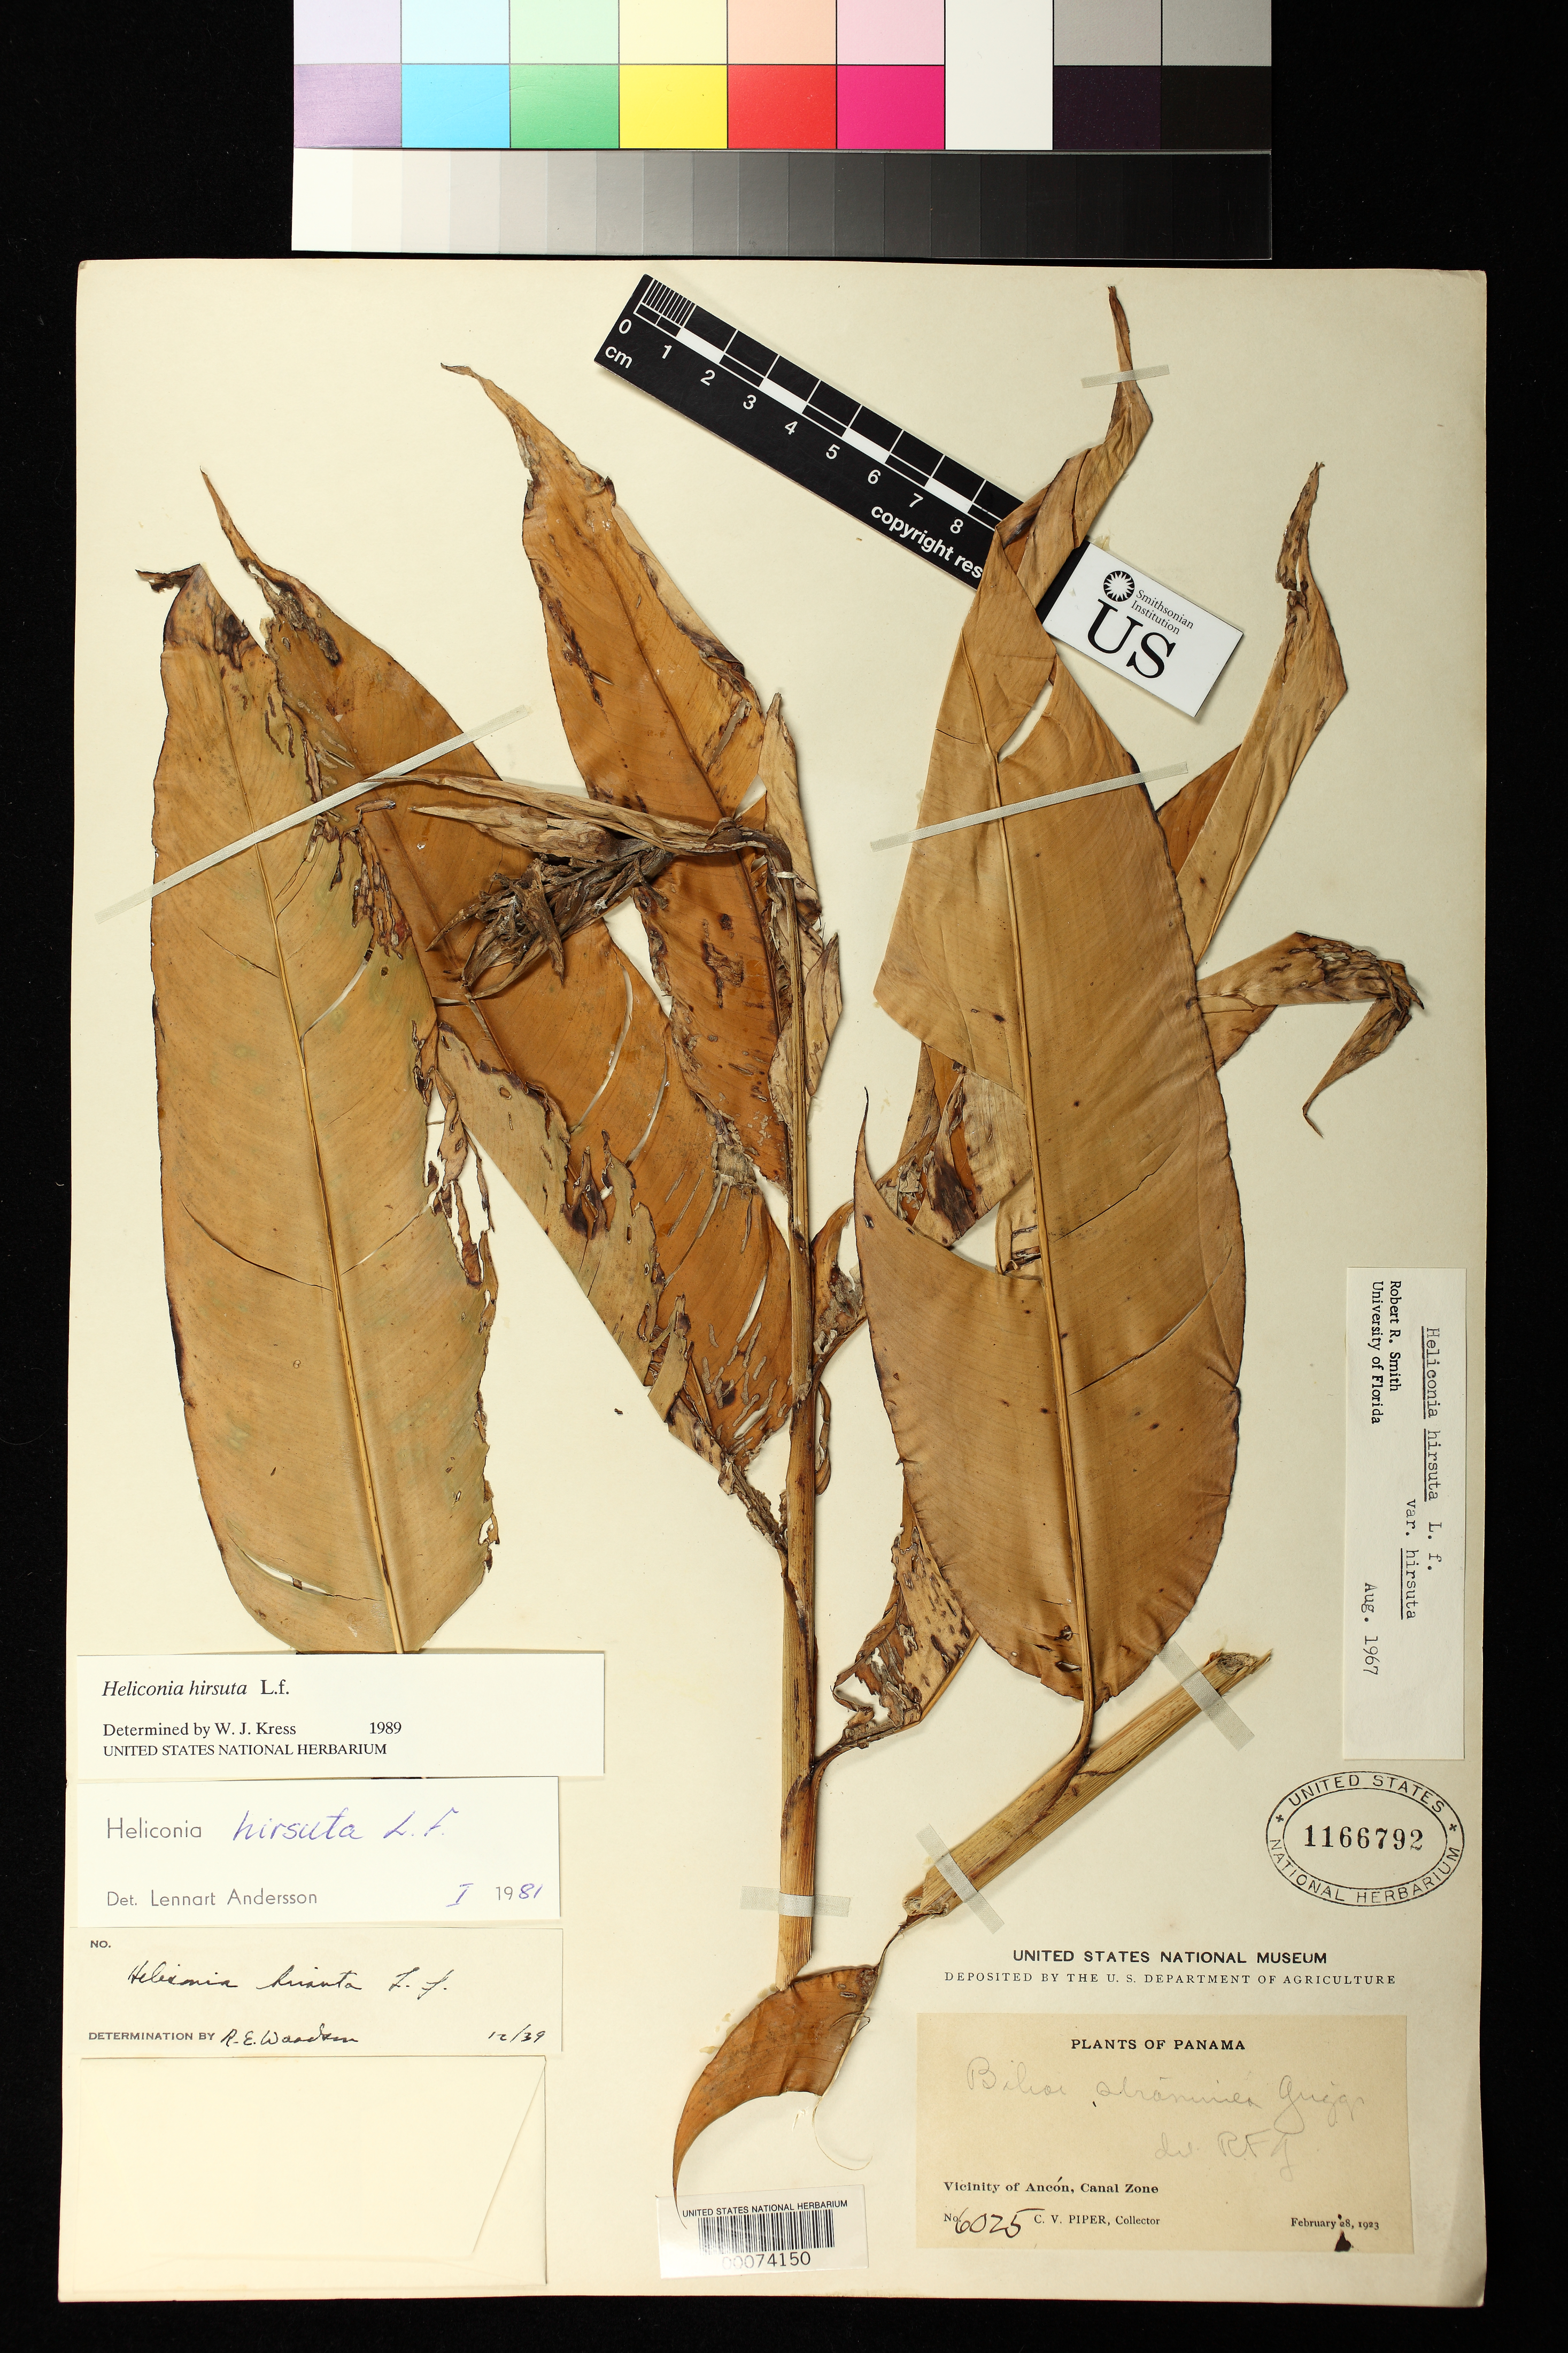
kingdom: Plantae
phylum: Tracheophyta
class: Liliopsida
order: Zingiberales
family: Heliconiaceae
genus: Heliconia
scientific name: Heliconia hirsuta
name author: L. f.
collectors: C. V. Piper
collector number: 6025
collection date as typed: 28 Feb 1923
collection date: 1923-02-28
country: Panama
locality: Vicinity of Ancon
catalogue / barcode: US 1166792